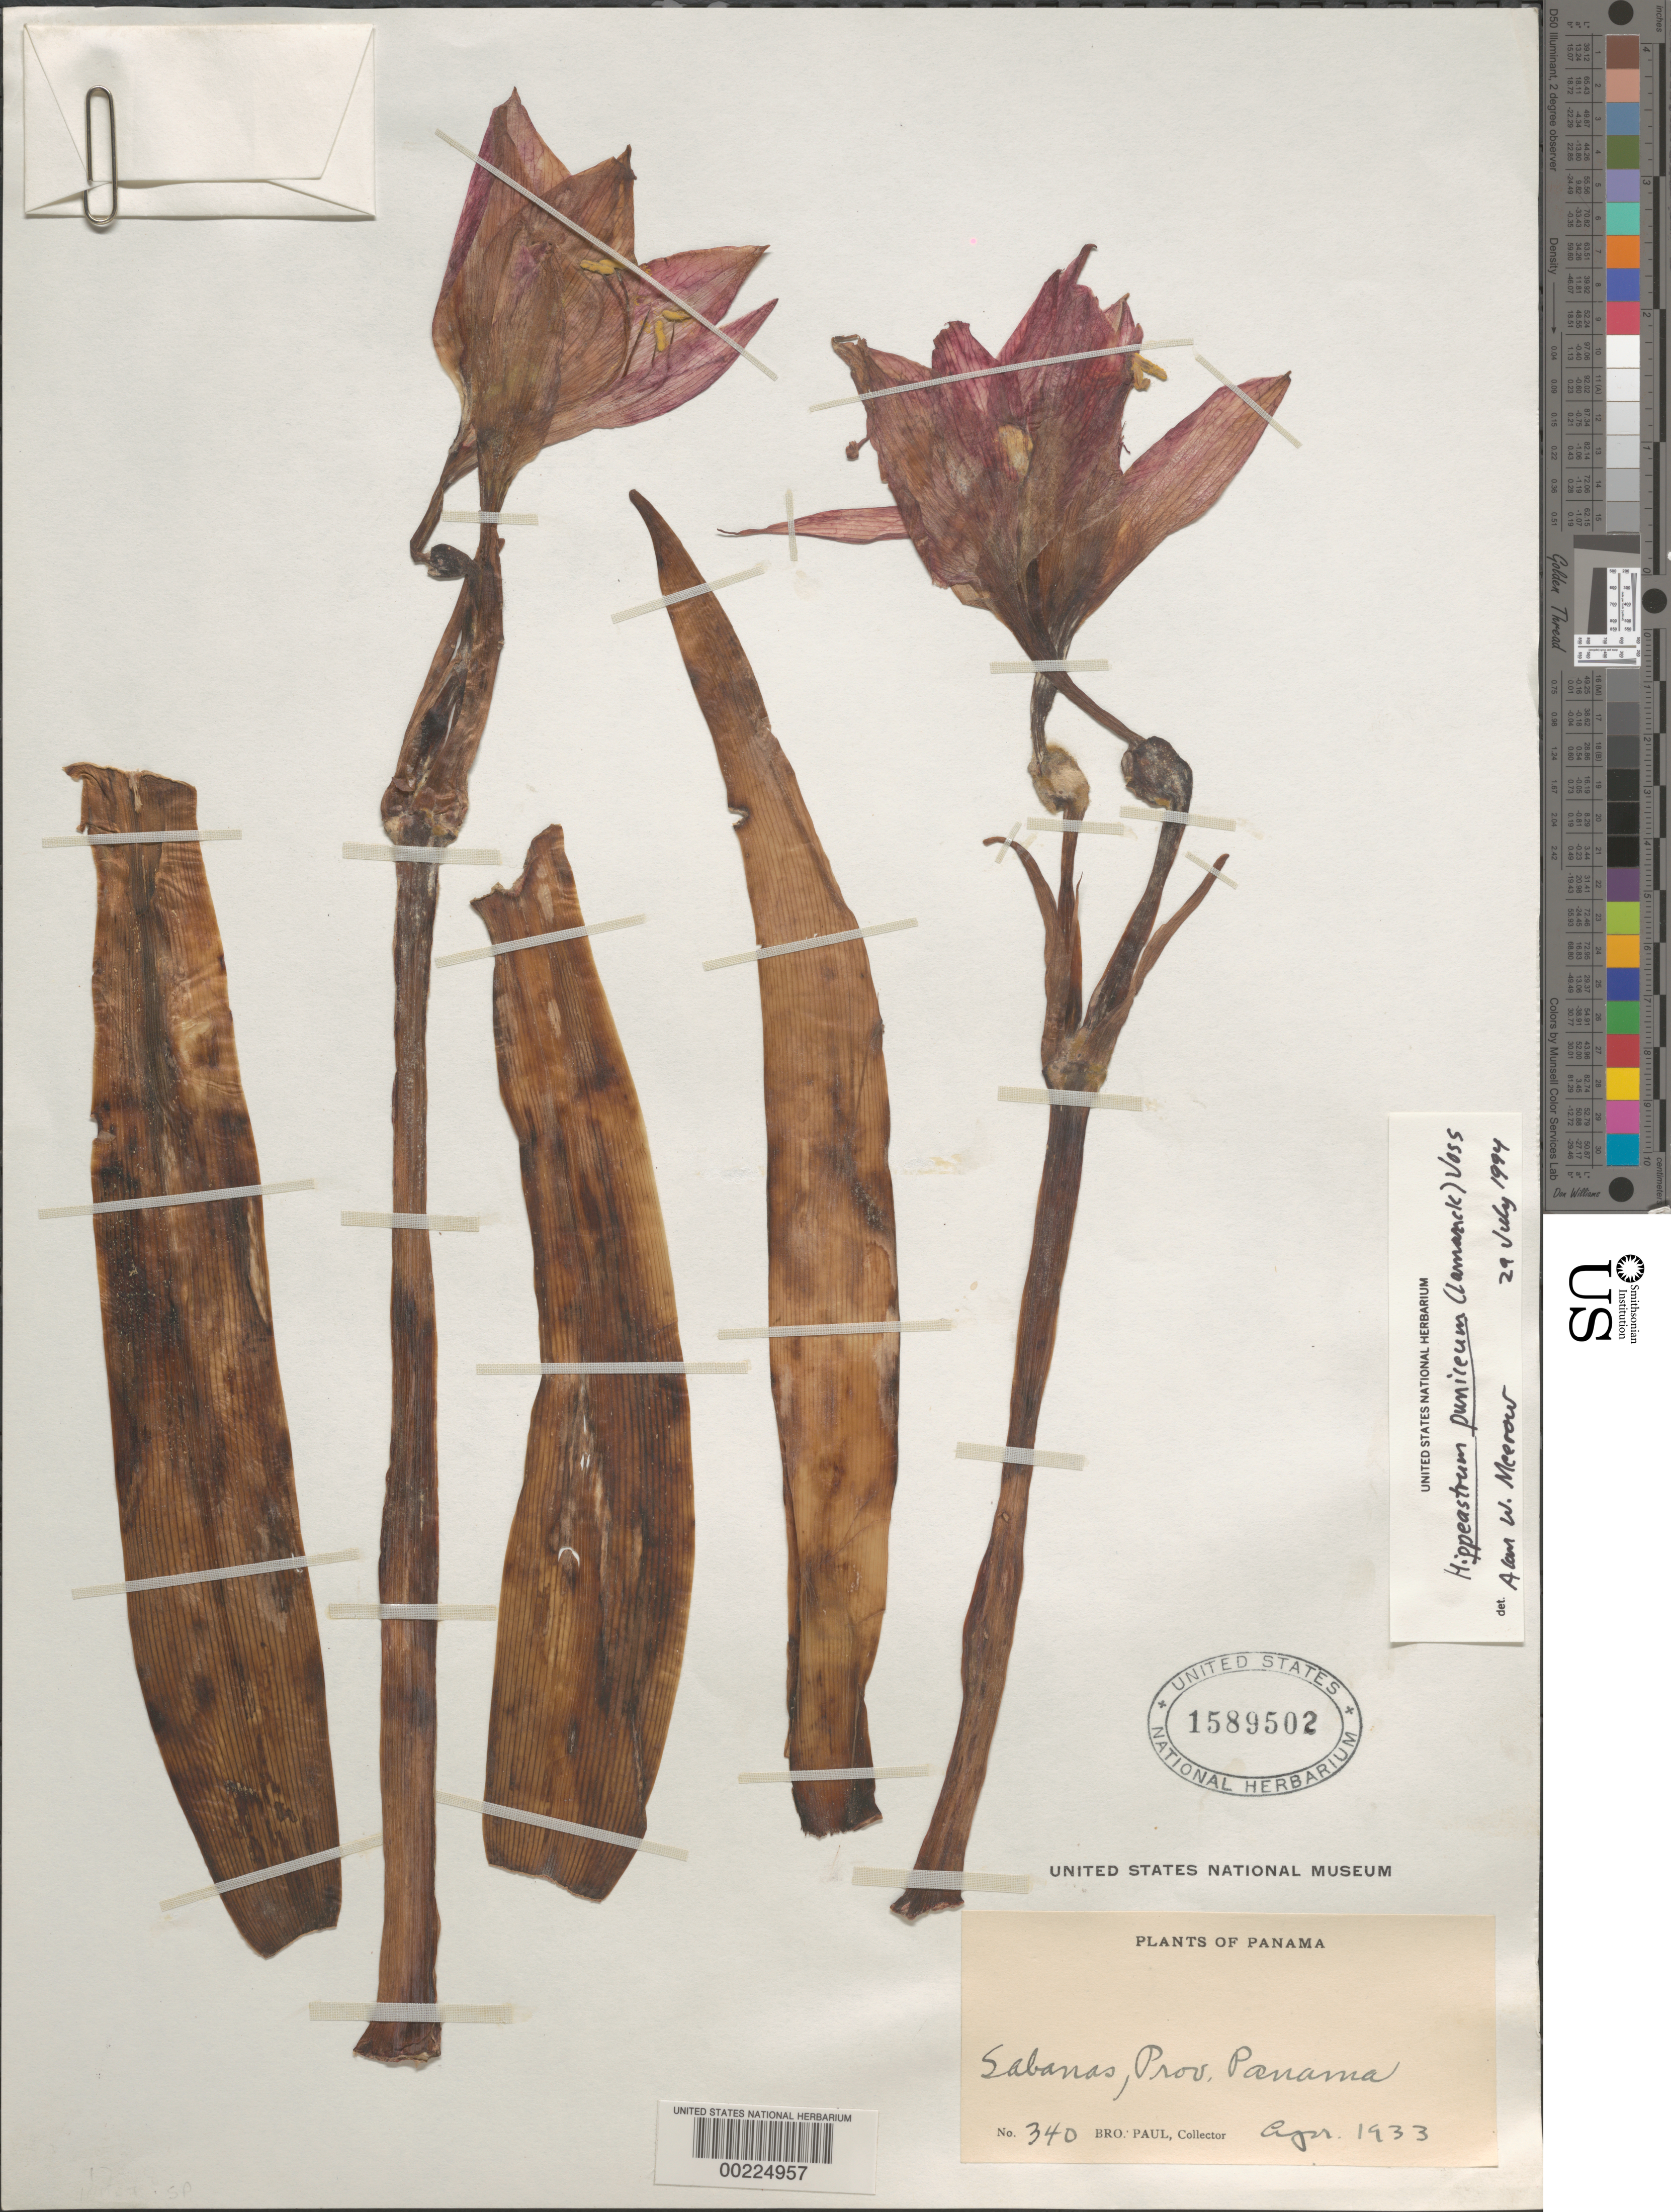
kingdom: Plantae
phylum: Tracheophyta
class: Liliopsida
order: Asparagales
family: Amaryllidaceae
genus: Hippeastrum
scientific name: Hippeastrum puniceum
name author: (Lam.) Voss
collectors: B. Paul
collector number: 340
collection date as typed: Apr 1933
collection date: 1933-04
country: Panama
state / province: Panamá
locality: Sabanas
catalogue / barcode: US 1589502